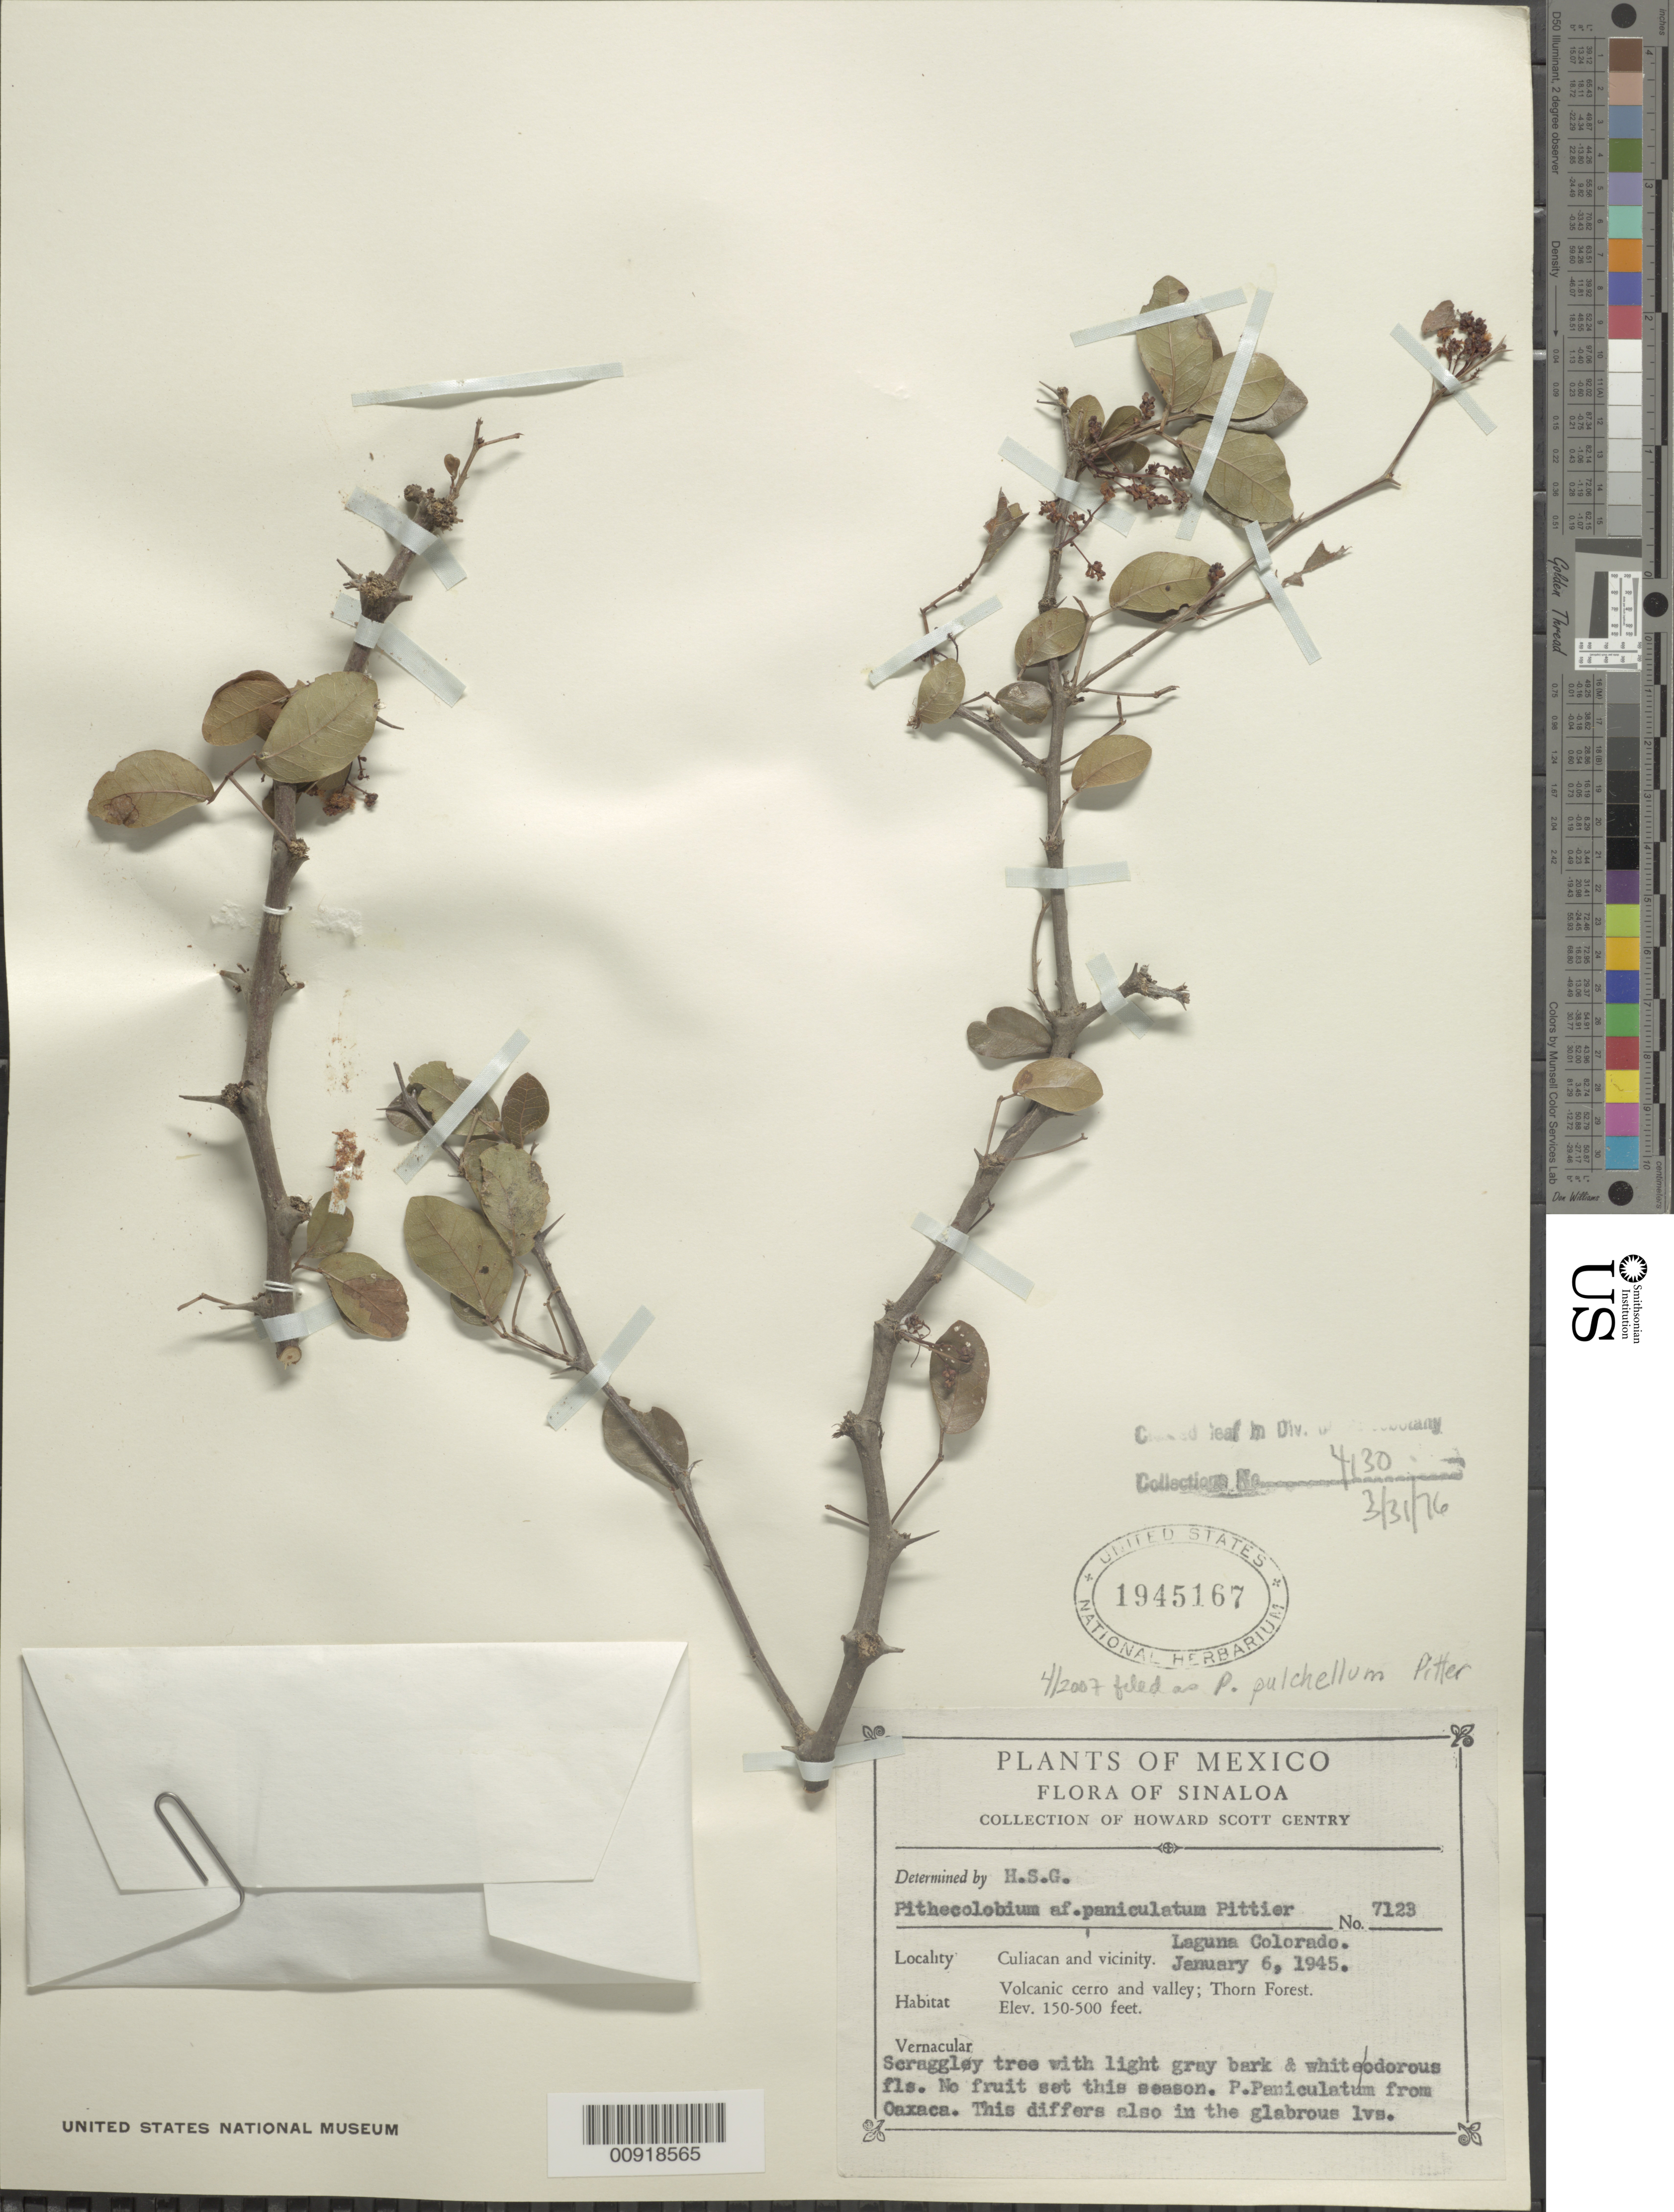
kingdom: Plantae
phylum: Tracheophyta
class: Magnoliopsida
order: Fabales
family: Fabaceae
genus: Pithecellobium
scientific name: Pithecellobium oblongum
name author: Benth.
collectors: H. S. Gentry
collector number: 7123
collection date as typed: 06 Jan 1945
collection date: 1945-01-06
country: Mexico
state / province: Sinaloa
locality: Culiacan and vicinity. Laguna Colorado.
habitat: Volcanic cerro and valley; Thorn Forest.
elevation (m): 46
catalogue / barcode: US 1945167